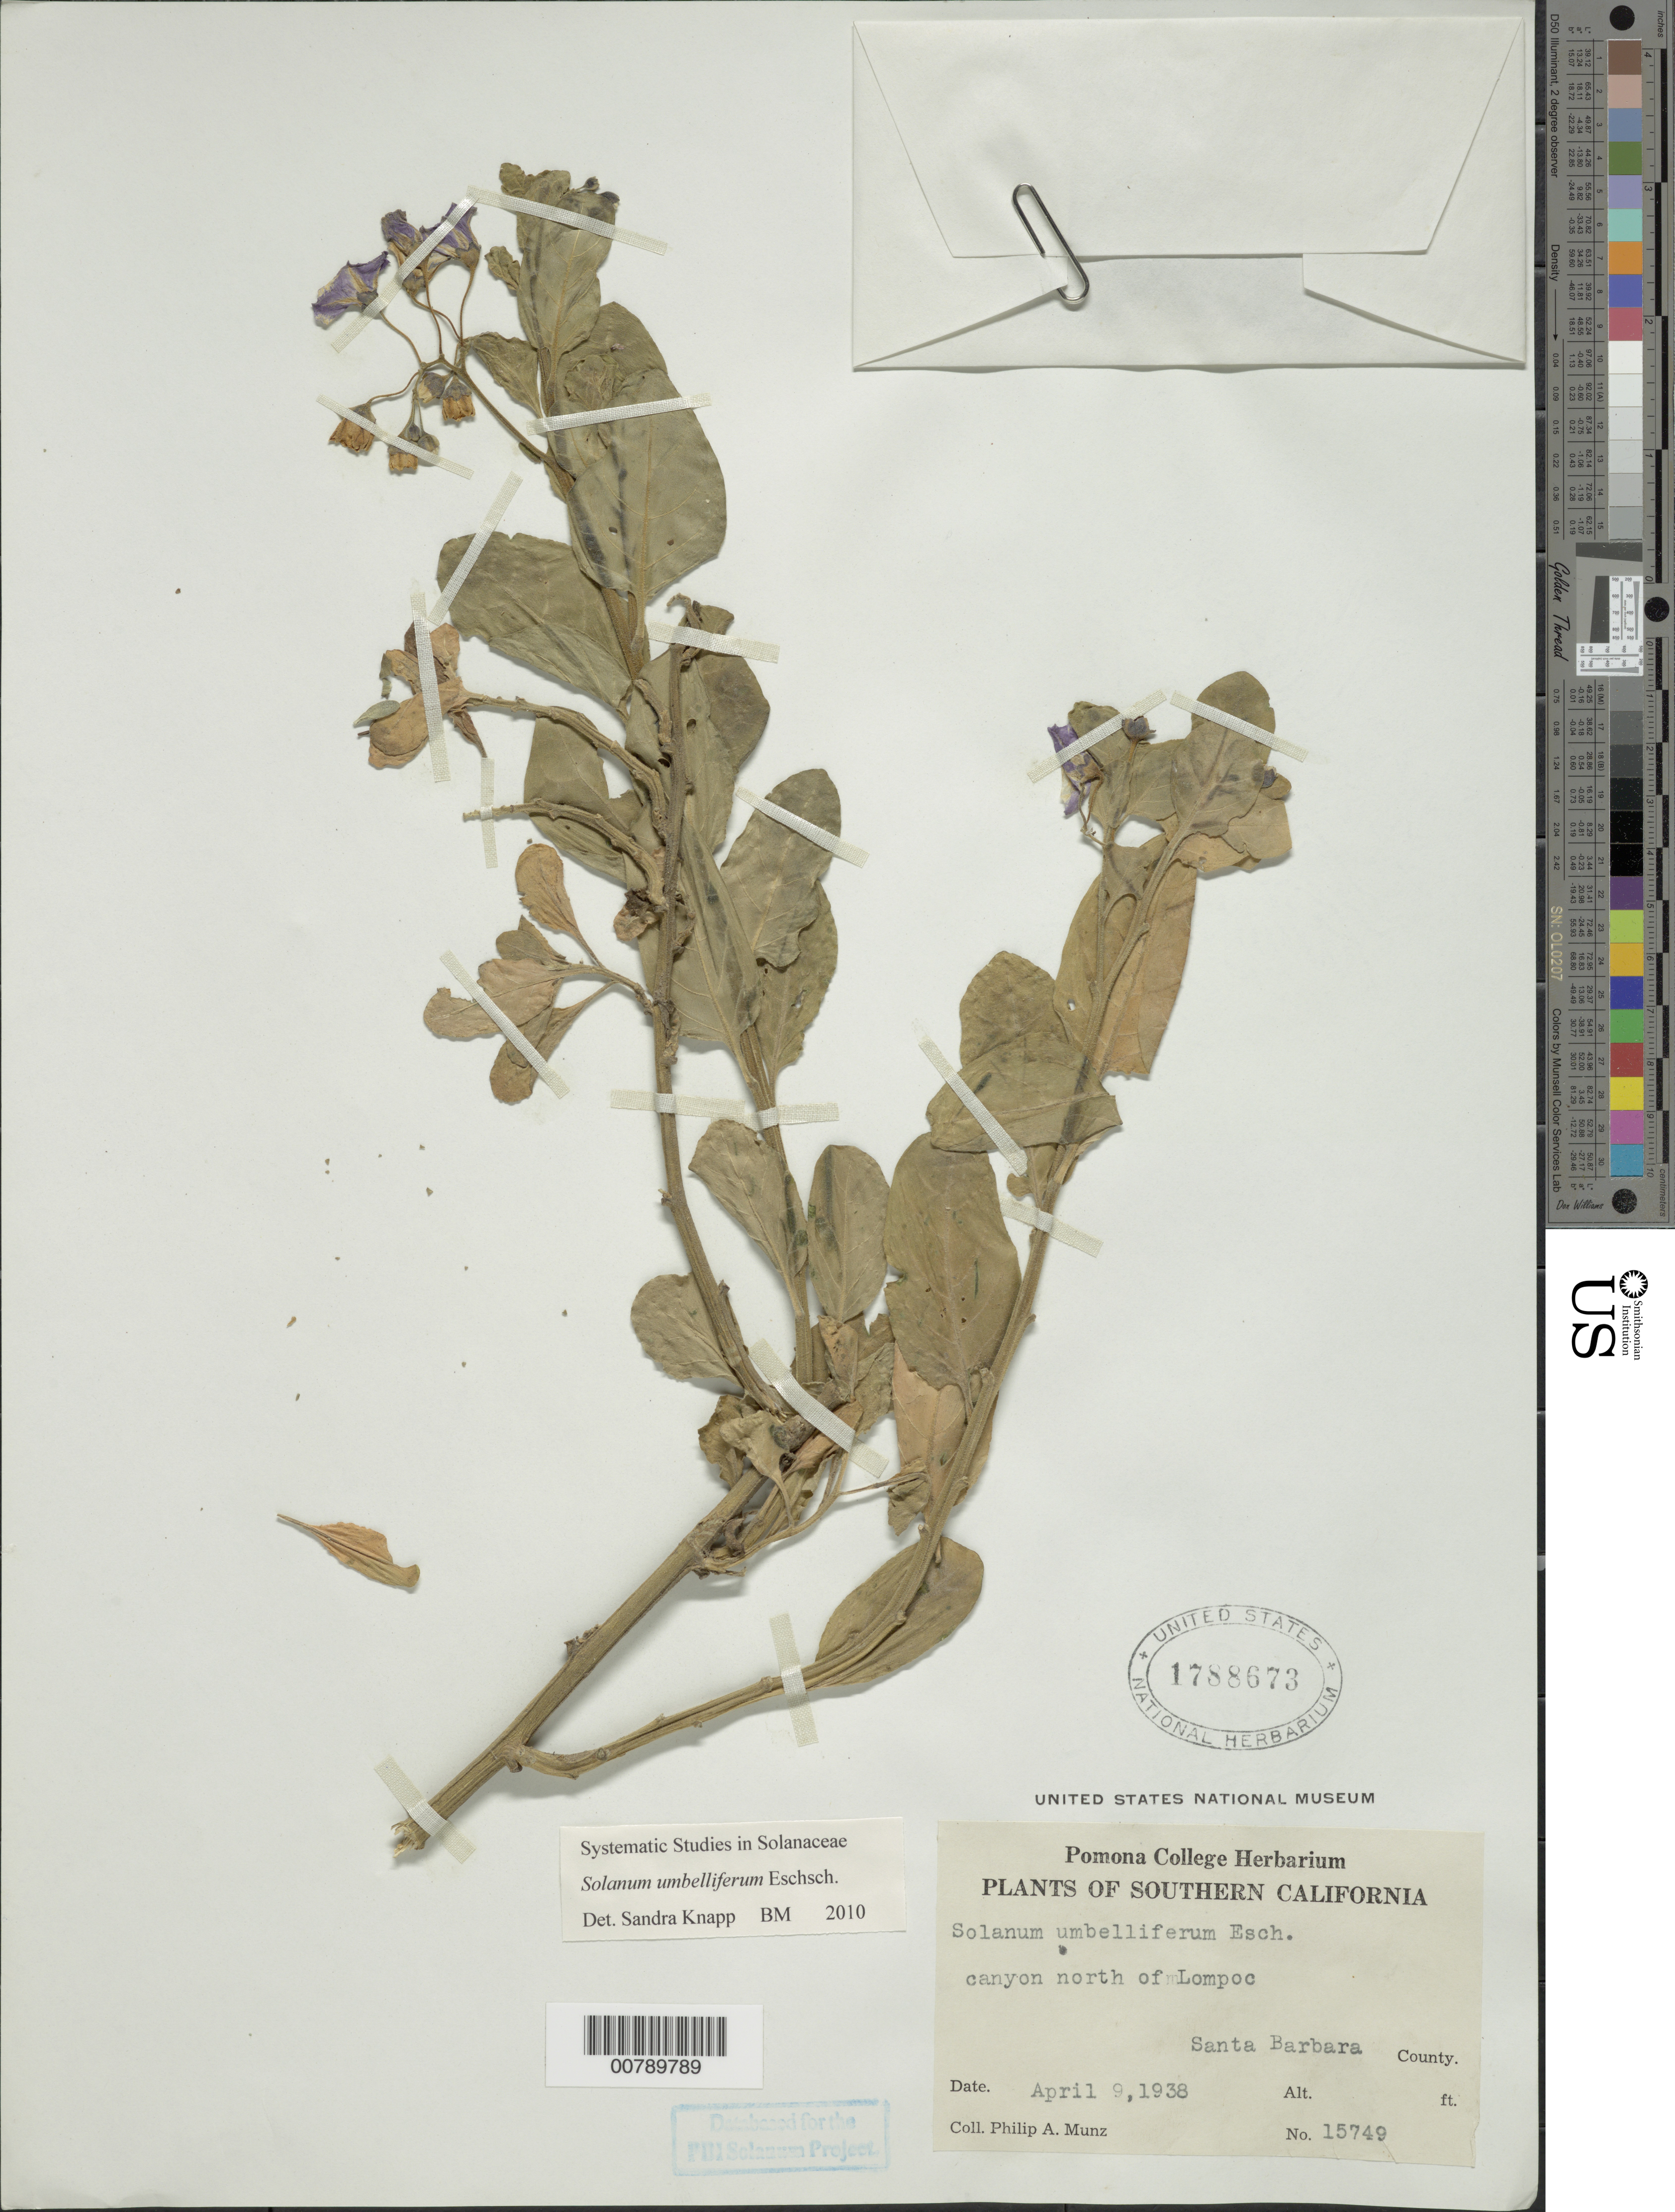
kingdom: Plantae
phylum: Tracheophyta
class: Magnoliopsida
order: Solanales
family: Solanaceae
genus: Solanum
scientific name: Solanum umbelliferum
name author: Eschsch.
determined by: Knapp, S. D.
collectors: P. A. Munz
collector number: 15749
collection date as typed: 9 Apr 1938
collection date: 1938-04-09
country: United States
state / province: California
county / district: Santa Barbara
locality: canyon north of Lompoc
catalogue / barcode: US 1788673